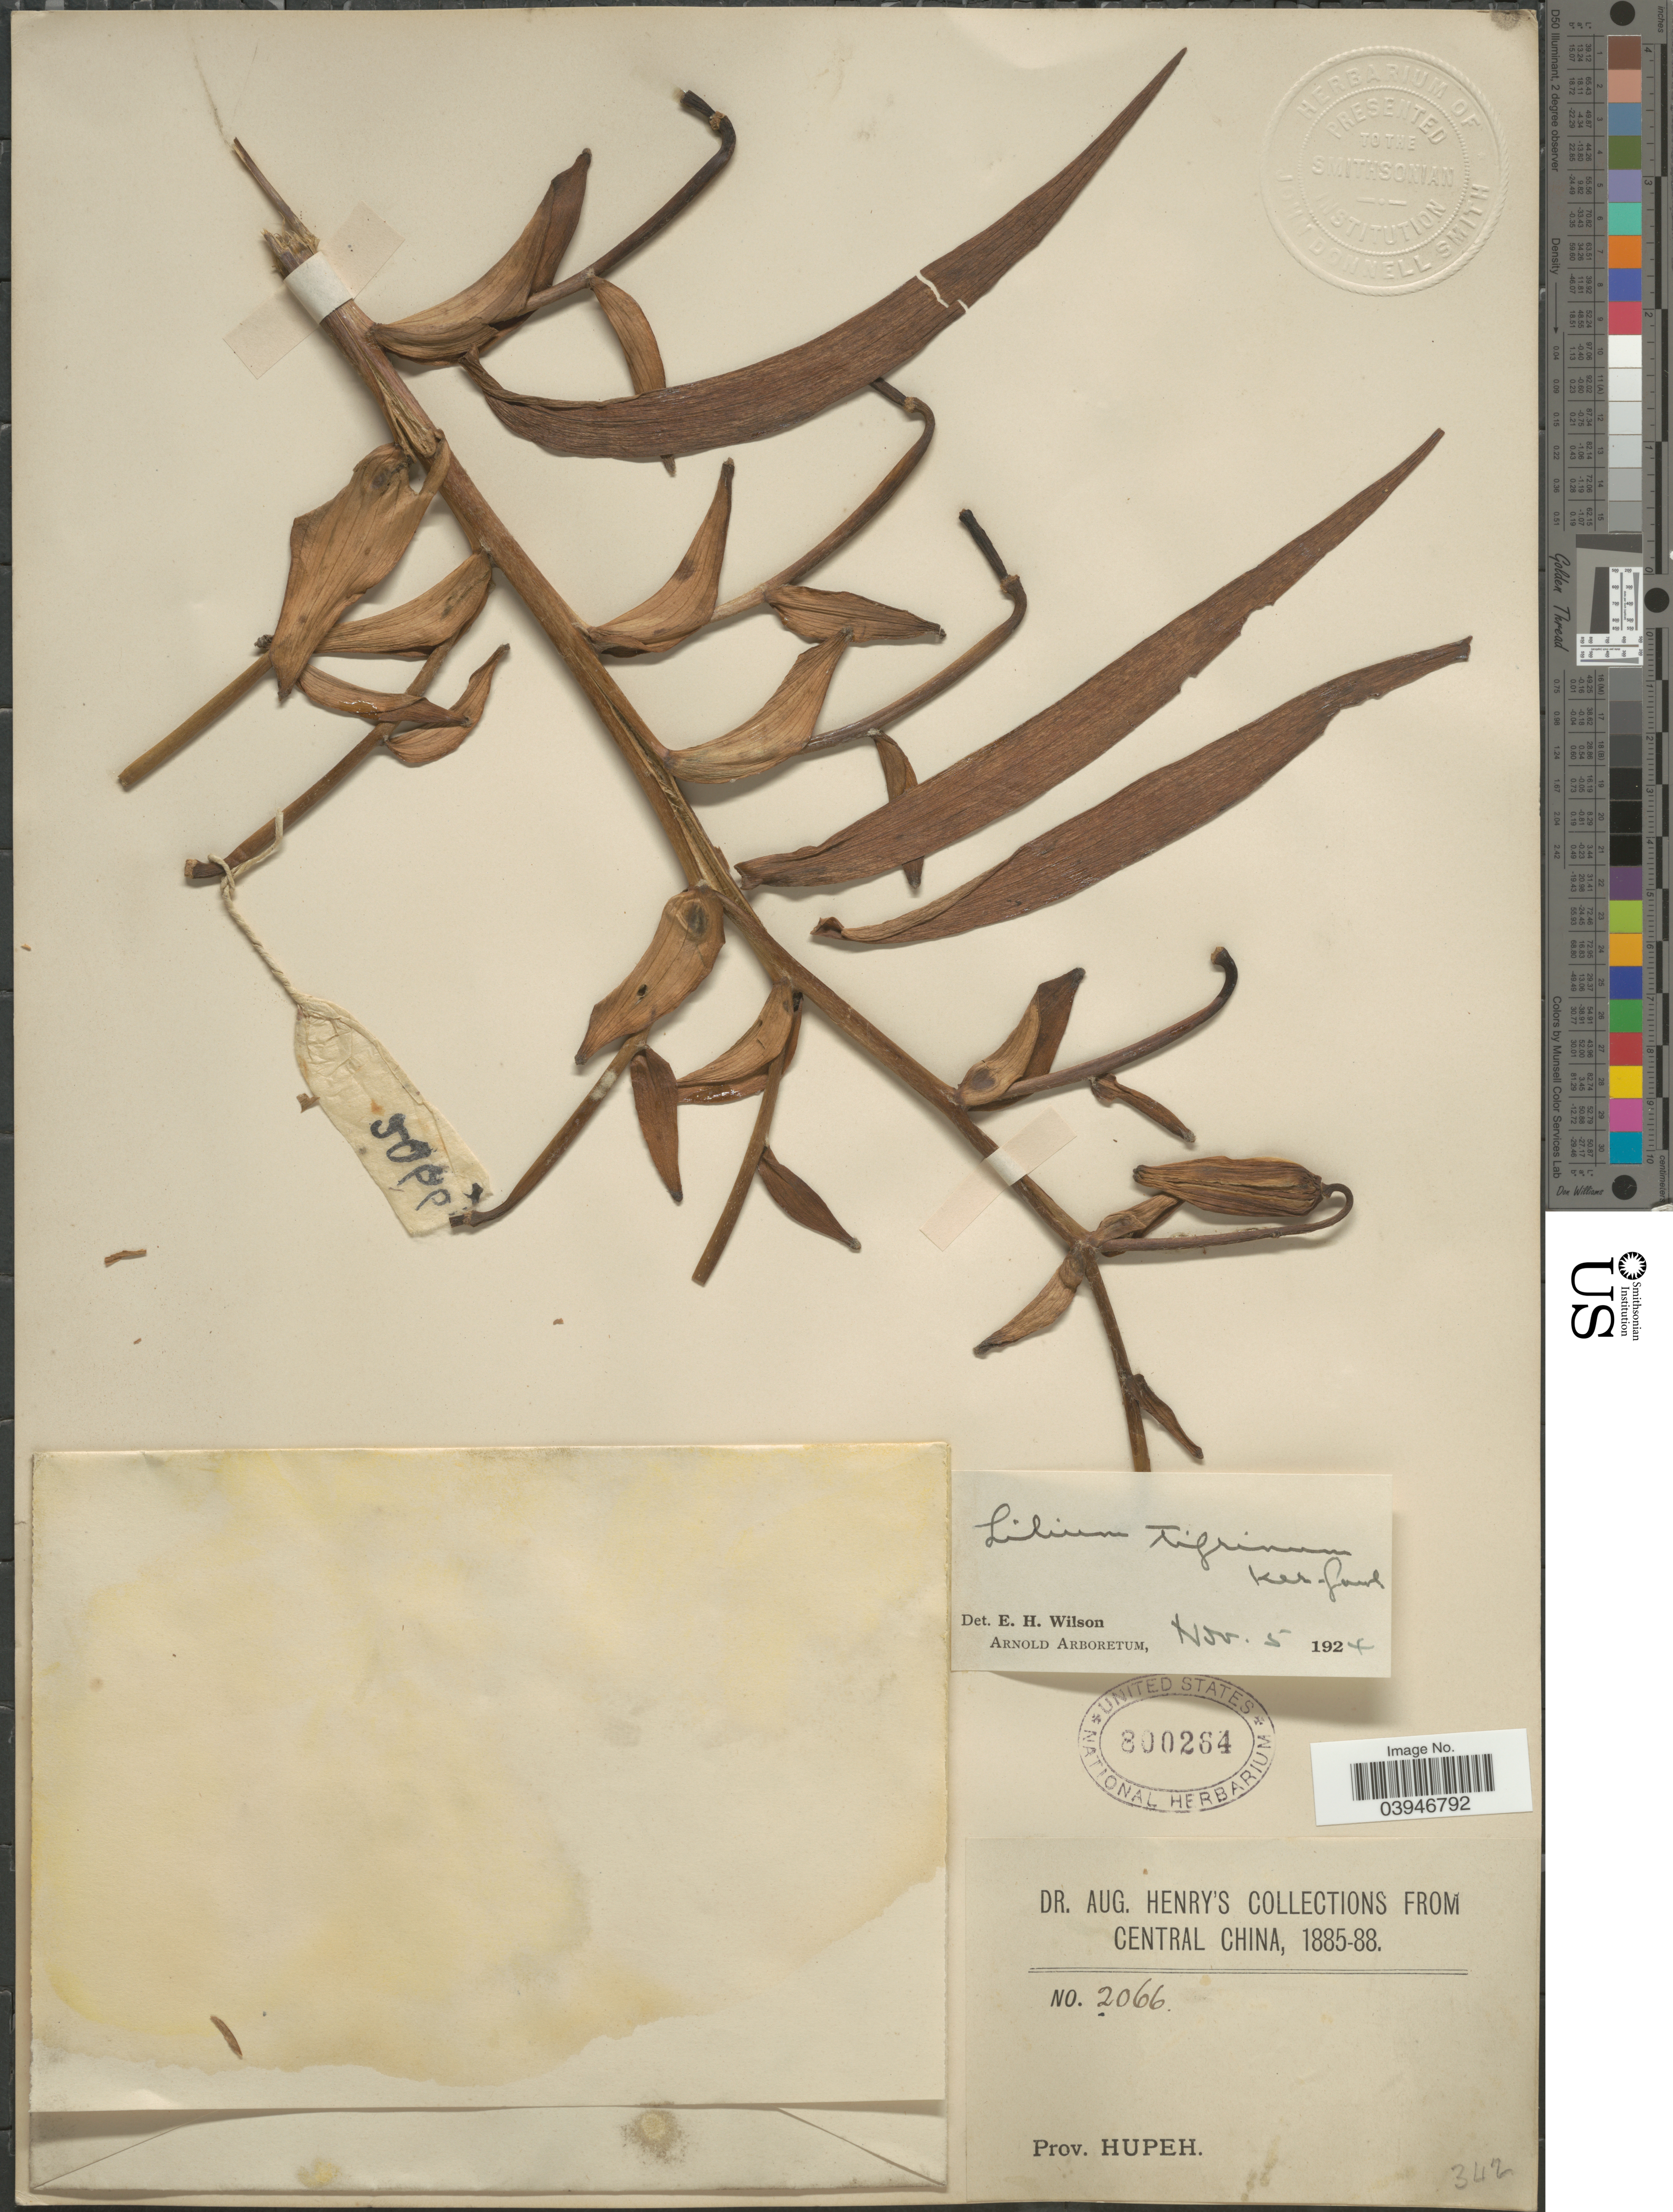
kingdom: Plantae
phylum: Tracheophyta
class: Liliopsida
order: Liliales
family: Liliaceae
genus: Lilium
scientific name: Lilium tigrinum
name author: Ker Gawl.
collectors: A. Henry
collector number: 2066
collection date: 1885/1888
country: China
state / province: Hubei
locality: Central China. Prov. Hupeh.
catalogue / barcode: US 800264